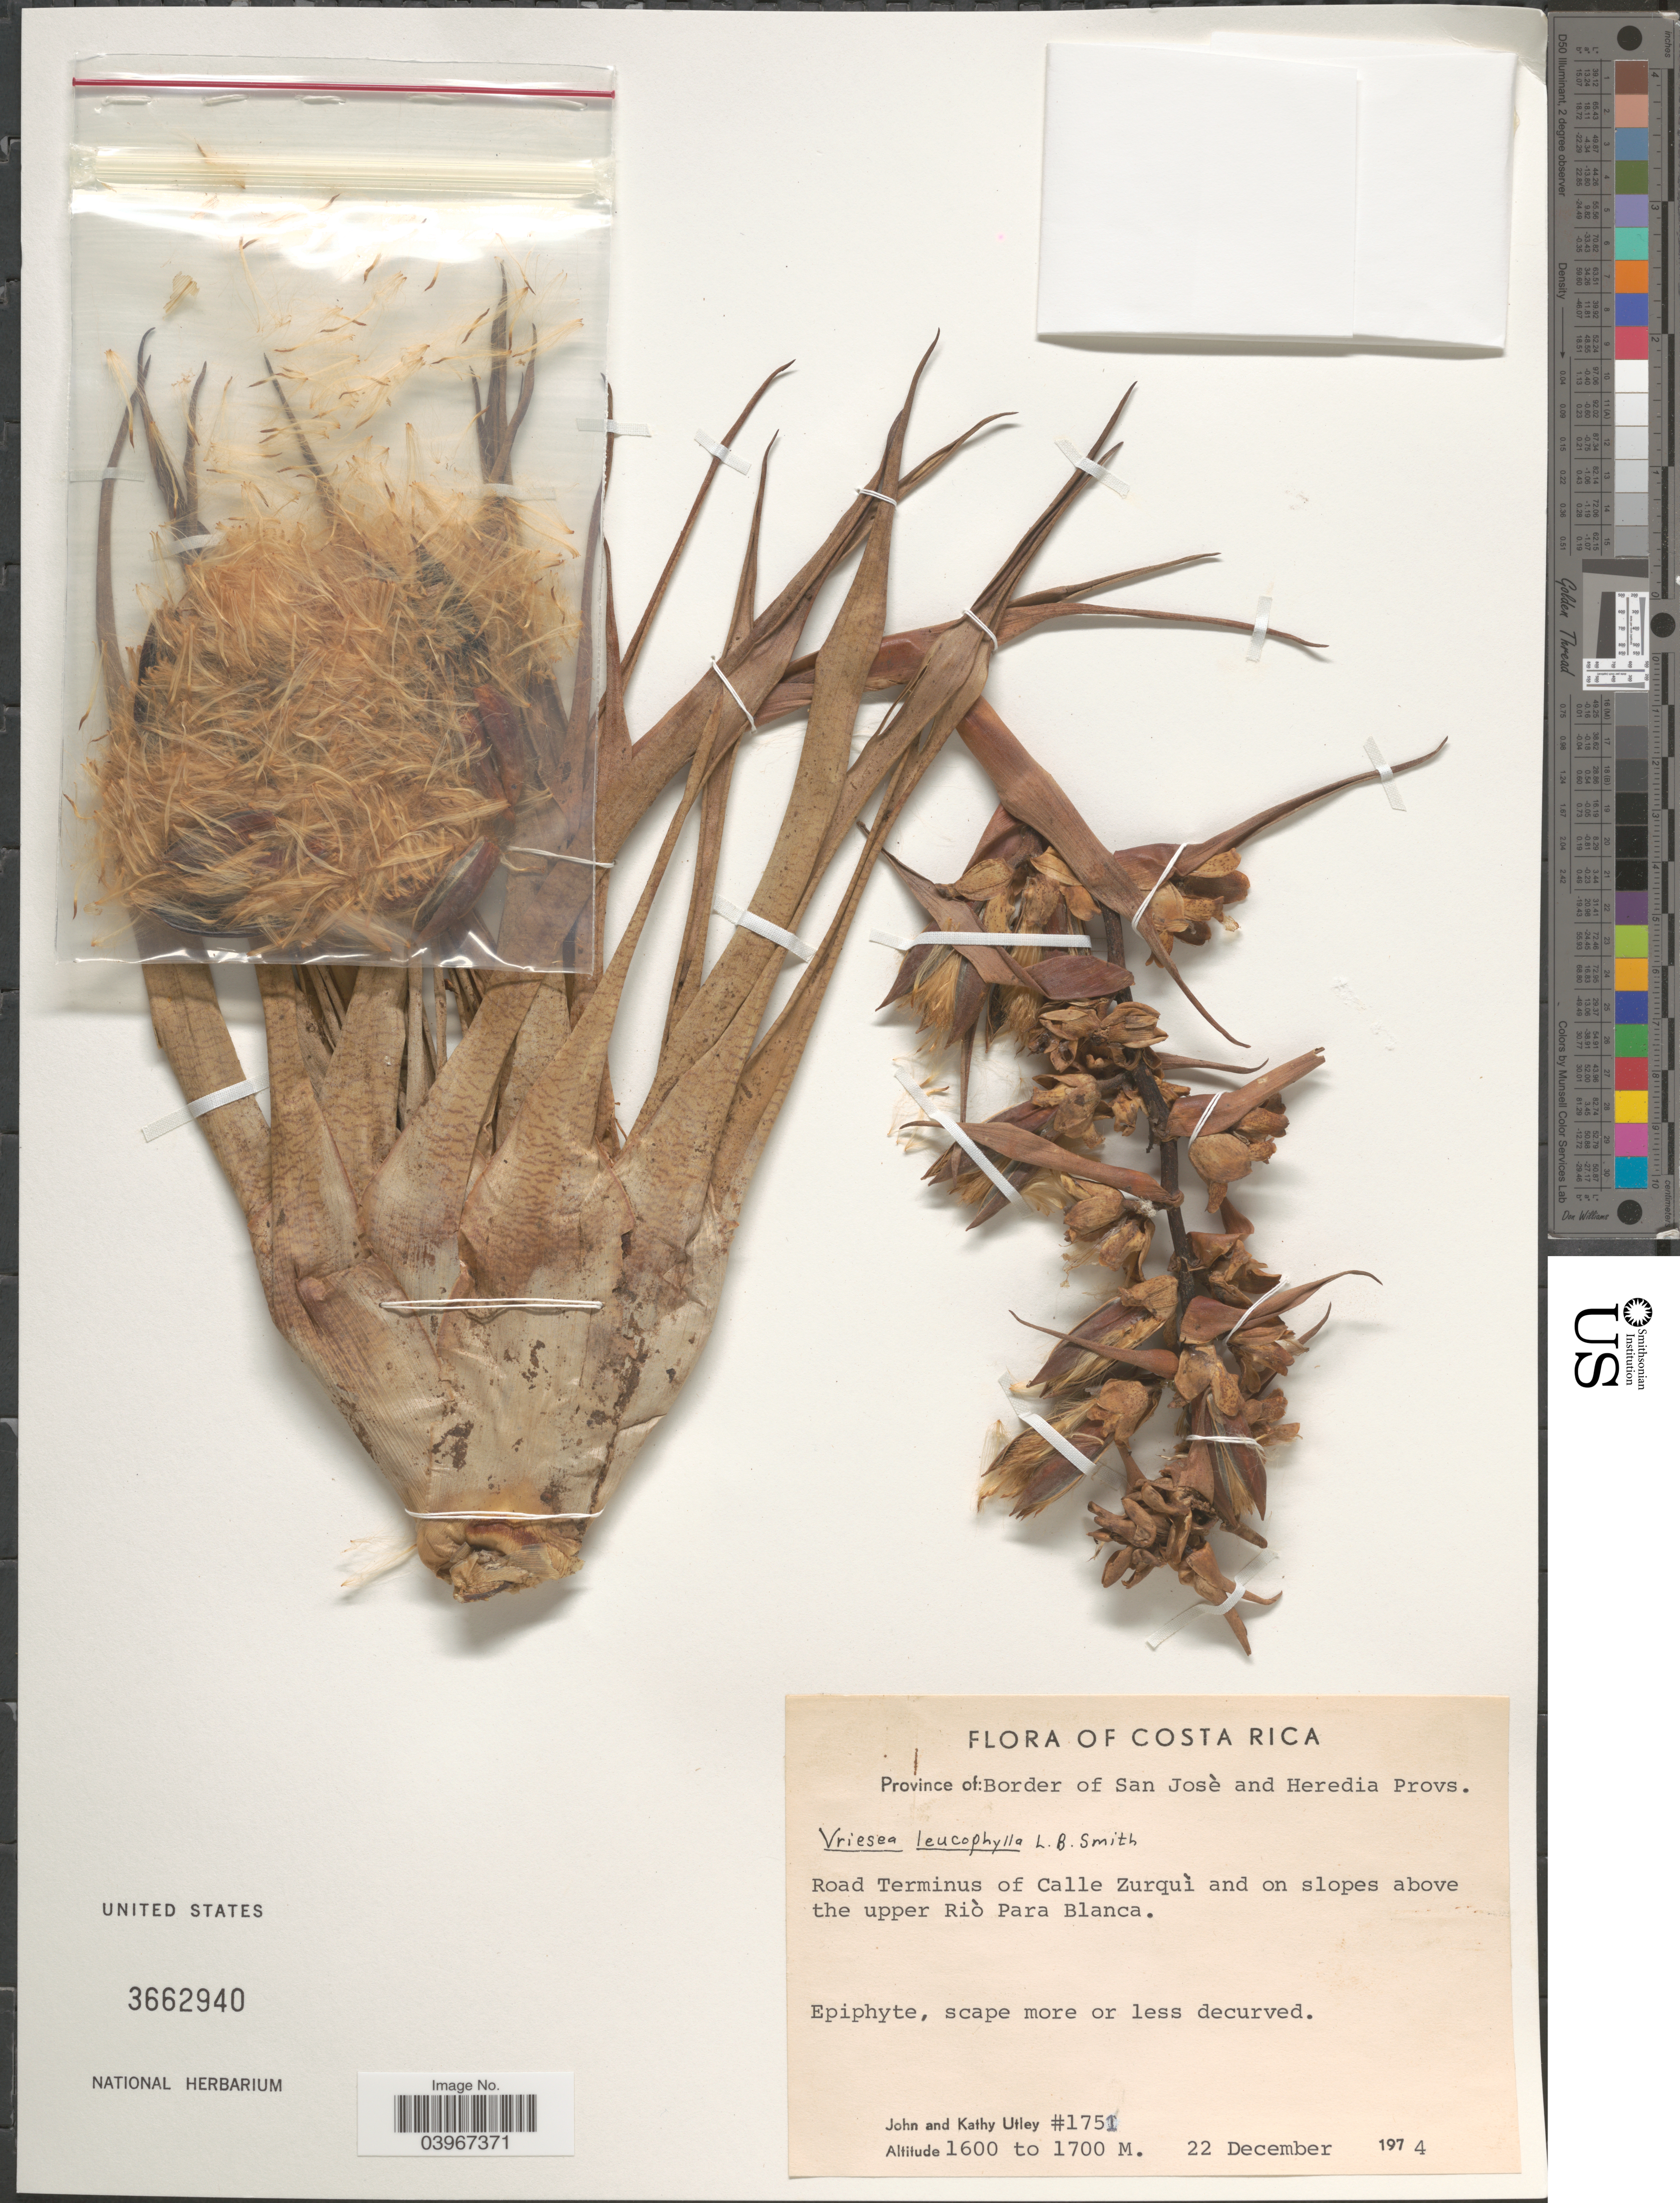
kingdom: Plantae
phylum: Tracheophyta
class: Liliopsida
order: Poales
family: Bromeliaceae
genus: Werauhia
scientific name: Werauhia leucophylla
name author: (L.B. Sm.) J.R. Grant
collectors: J. F. Utley & K. Burt-Utley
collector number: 1751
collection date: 1974-12-22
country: Costa Rica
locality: Border of San José and Heredia Provs. Road Terminus of Calle Zurquí and on slopes above the upper Riò Para Blanca.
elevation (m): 1600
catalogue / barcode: US 3662940